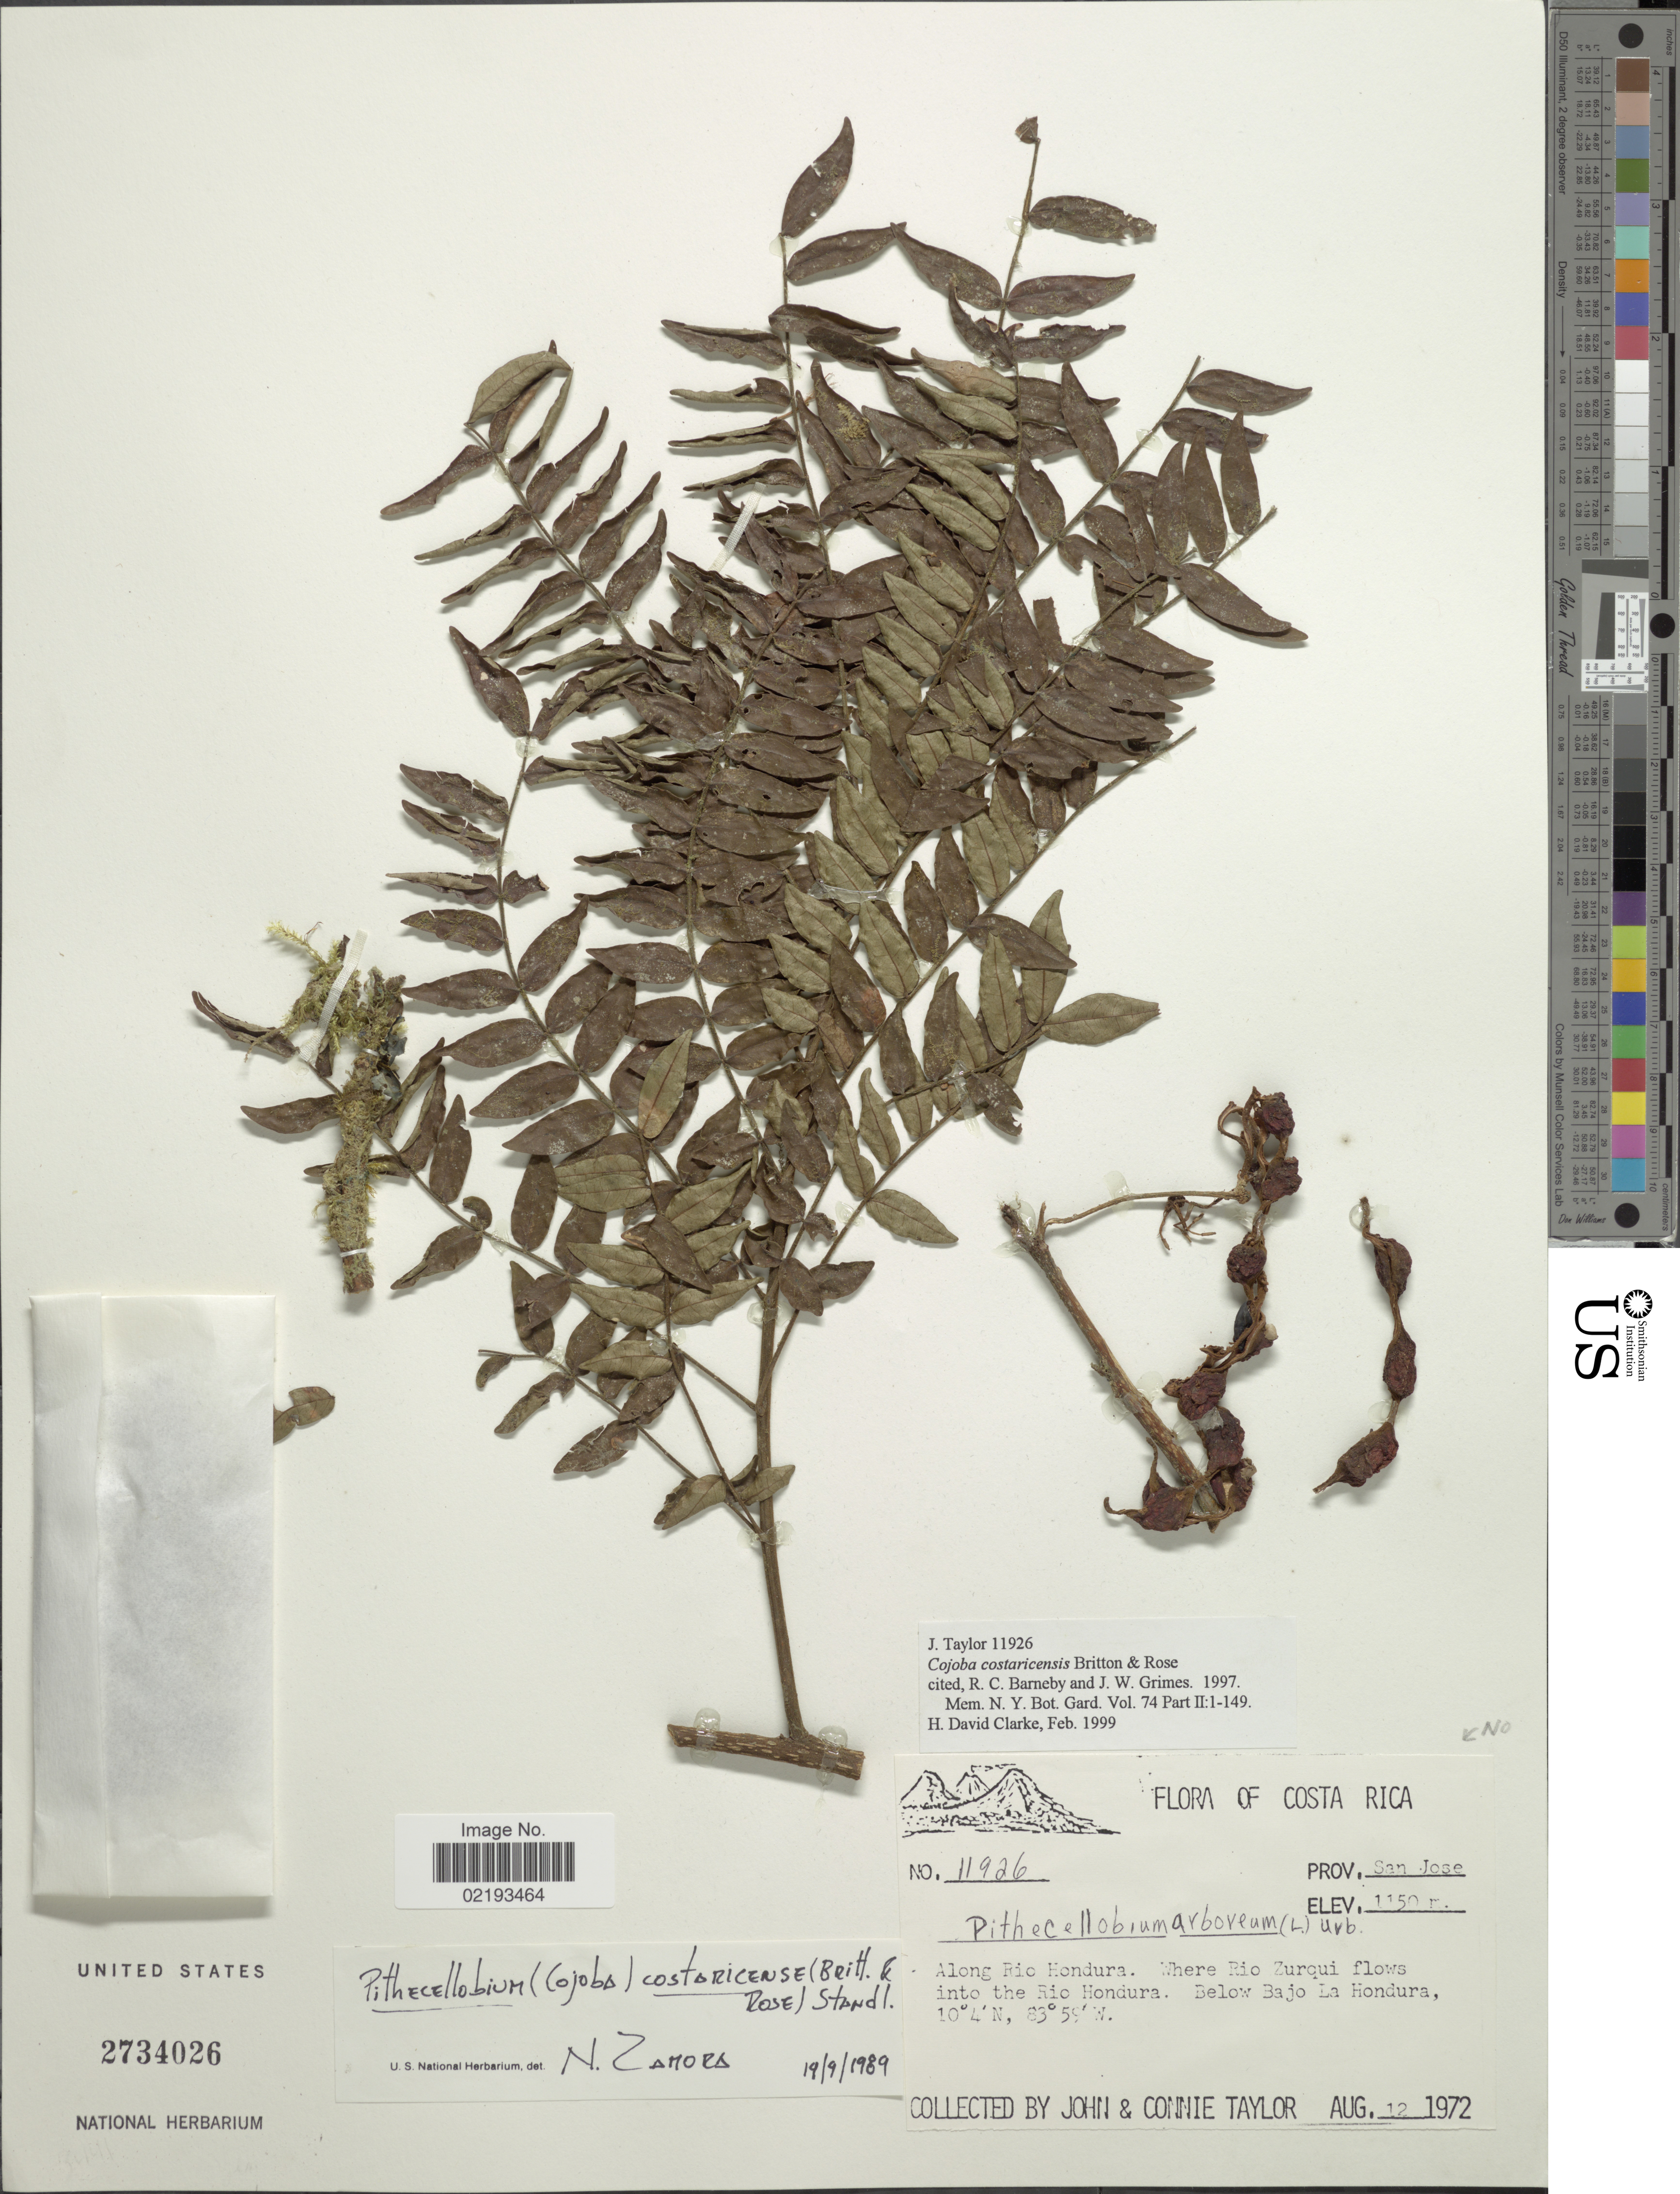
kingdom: Plantae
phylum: Tracheophyta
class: Magnoliopsida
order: Fabales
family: Fabaceae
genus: Cojoba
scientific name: Cojoba costaricensis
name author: Britton & Rose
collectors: J. Taylor & C. Taylor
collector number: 11926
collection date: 1972-08-12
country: Costa Rica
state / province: San José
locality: Along Rio Hondura. Where Rio Zurqui flows into the Rio Hondura. Below Baja La Hondura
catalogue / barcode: US 2734026